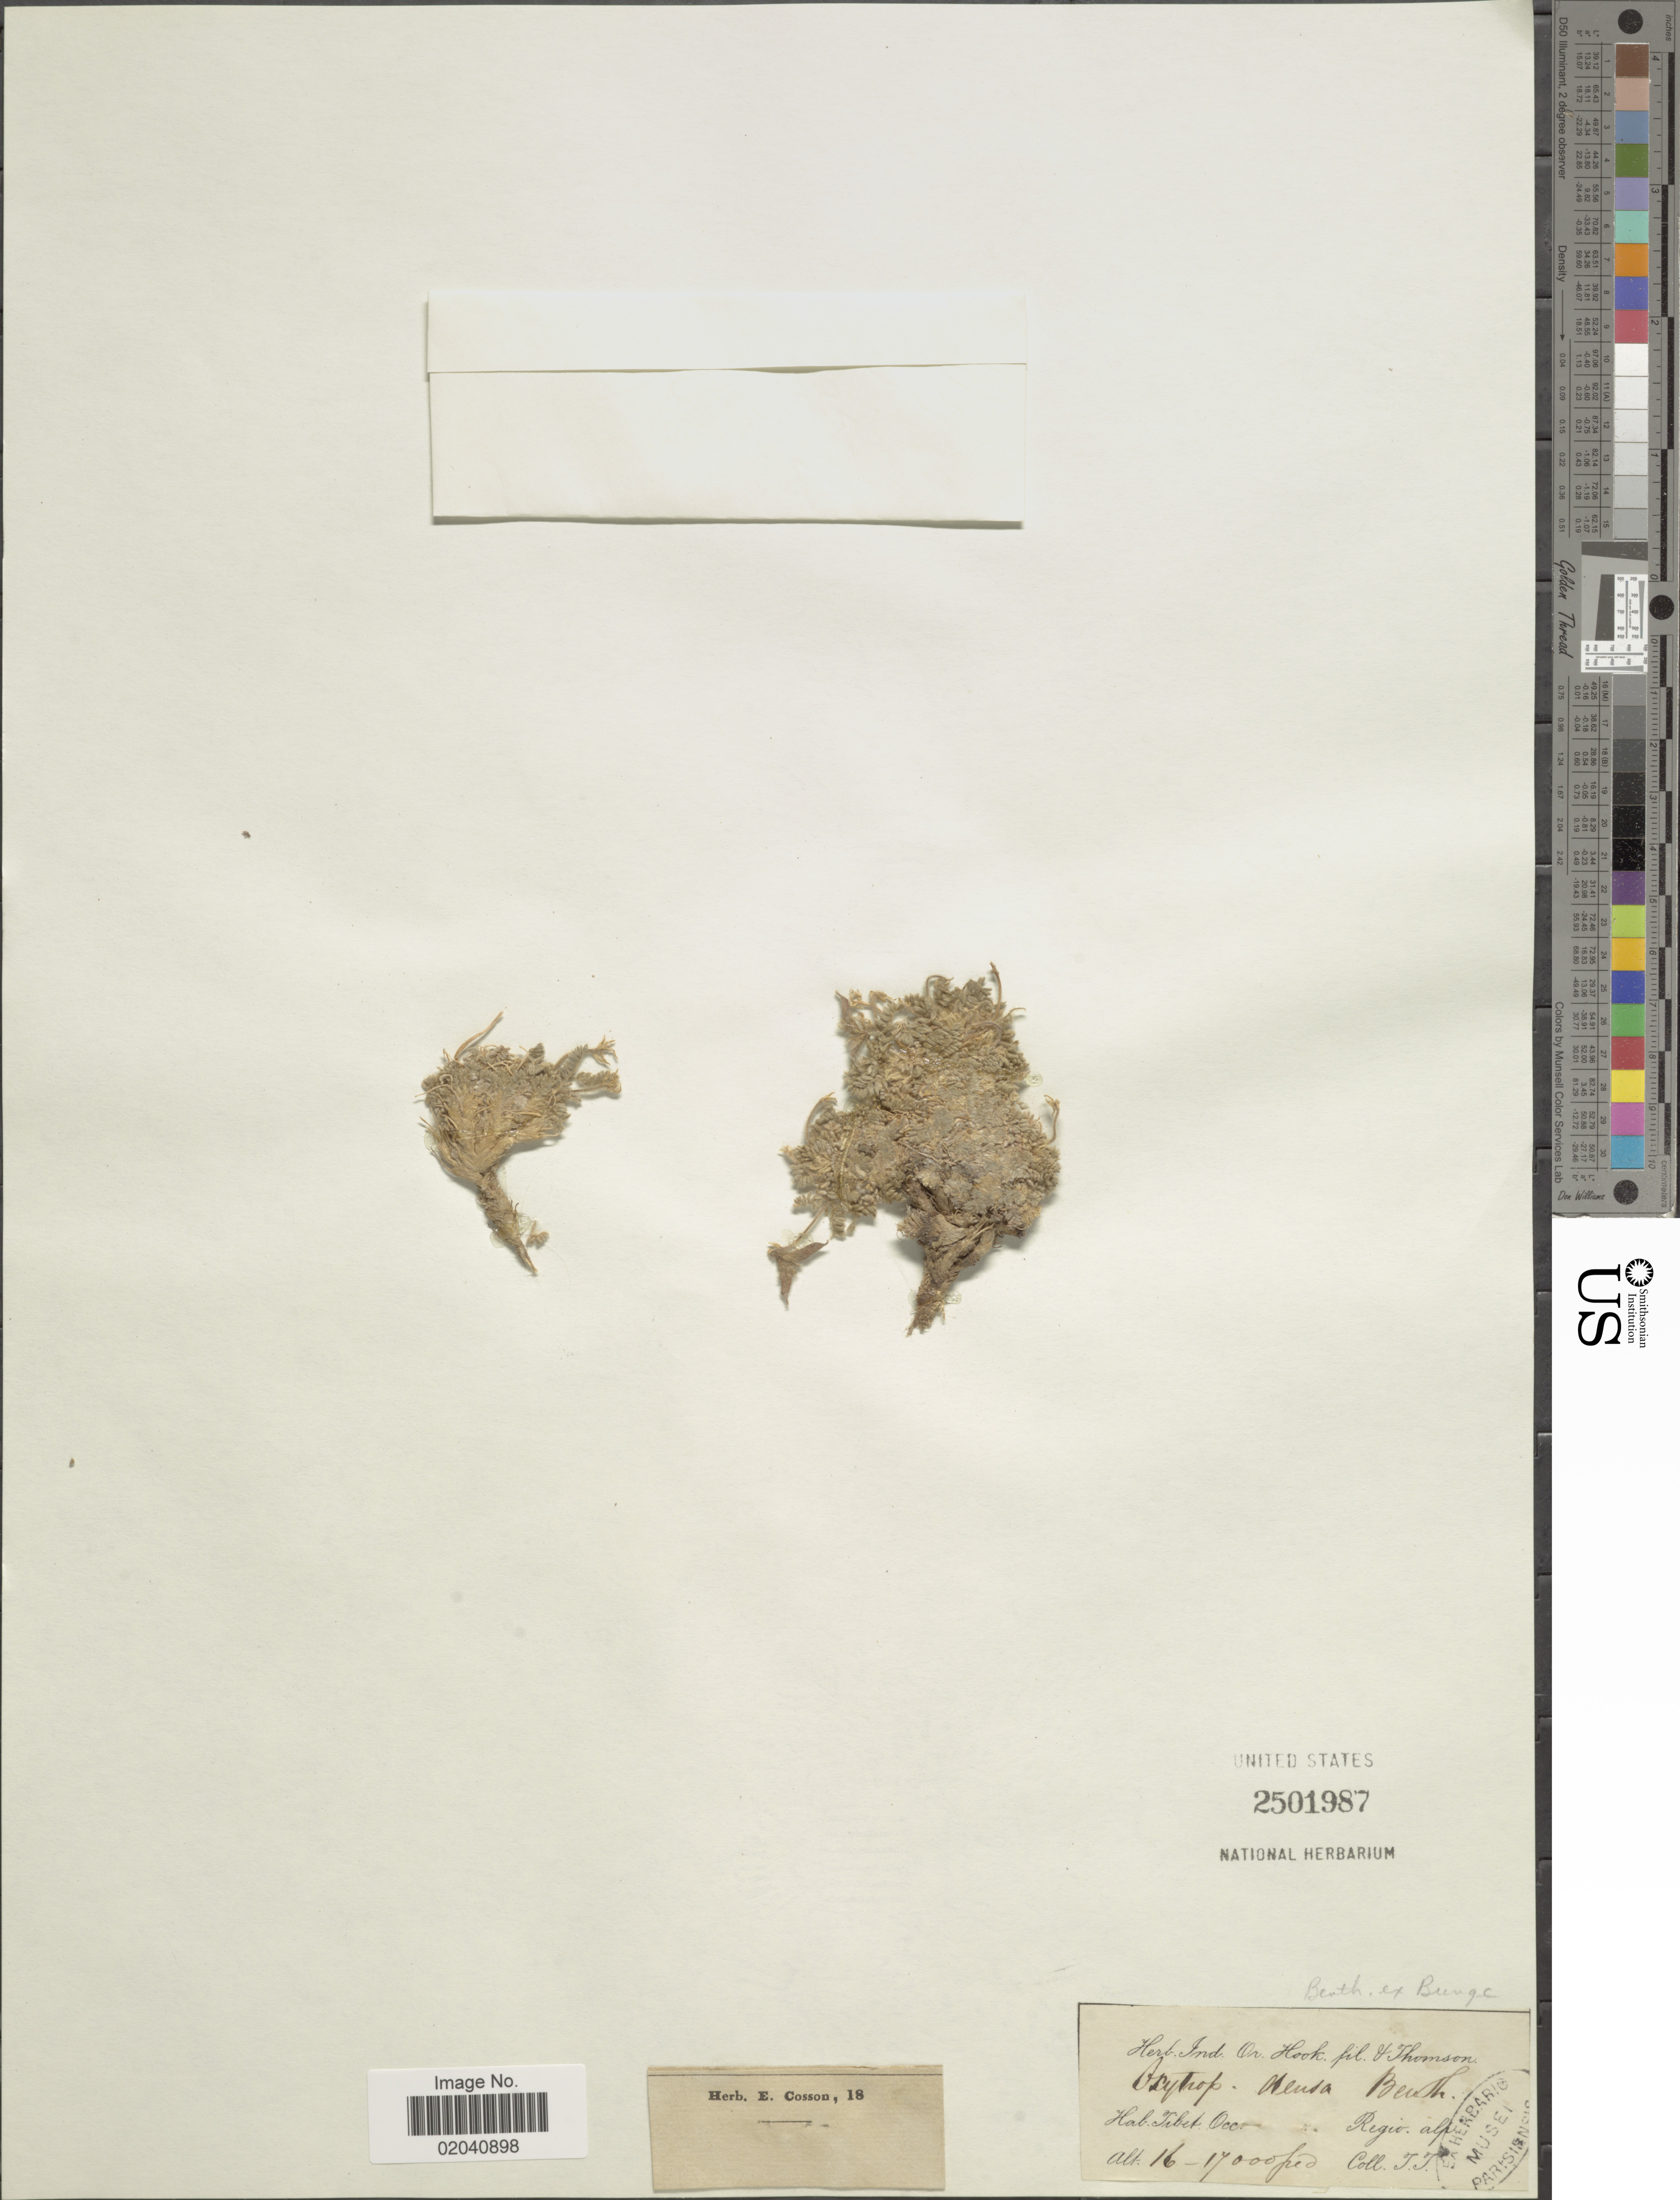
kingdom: Plantae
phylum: Tracheophyta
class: Magnoliopsida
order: Fabales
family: Fabaceae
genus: Oxytropis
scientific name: Oxytropis densa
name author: Bunge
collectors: T. Thomson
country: China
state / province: Xizang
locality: Tibet Occ, regio. alp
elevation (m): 4877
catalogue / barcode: US 2501987